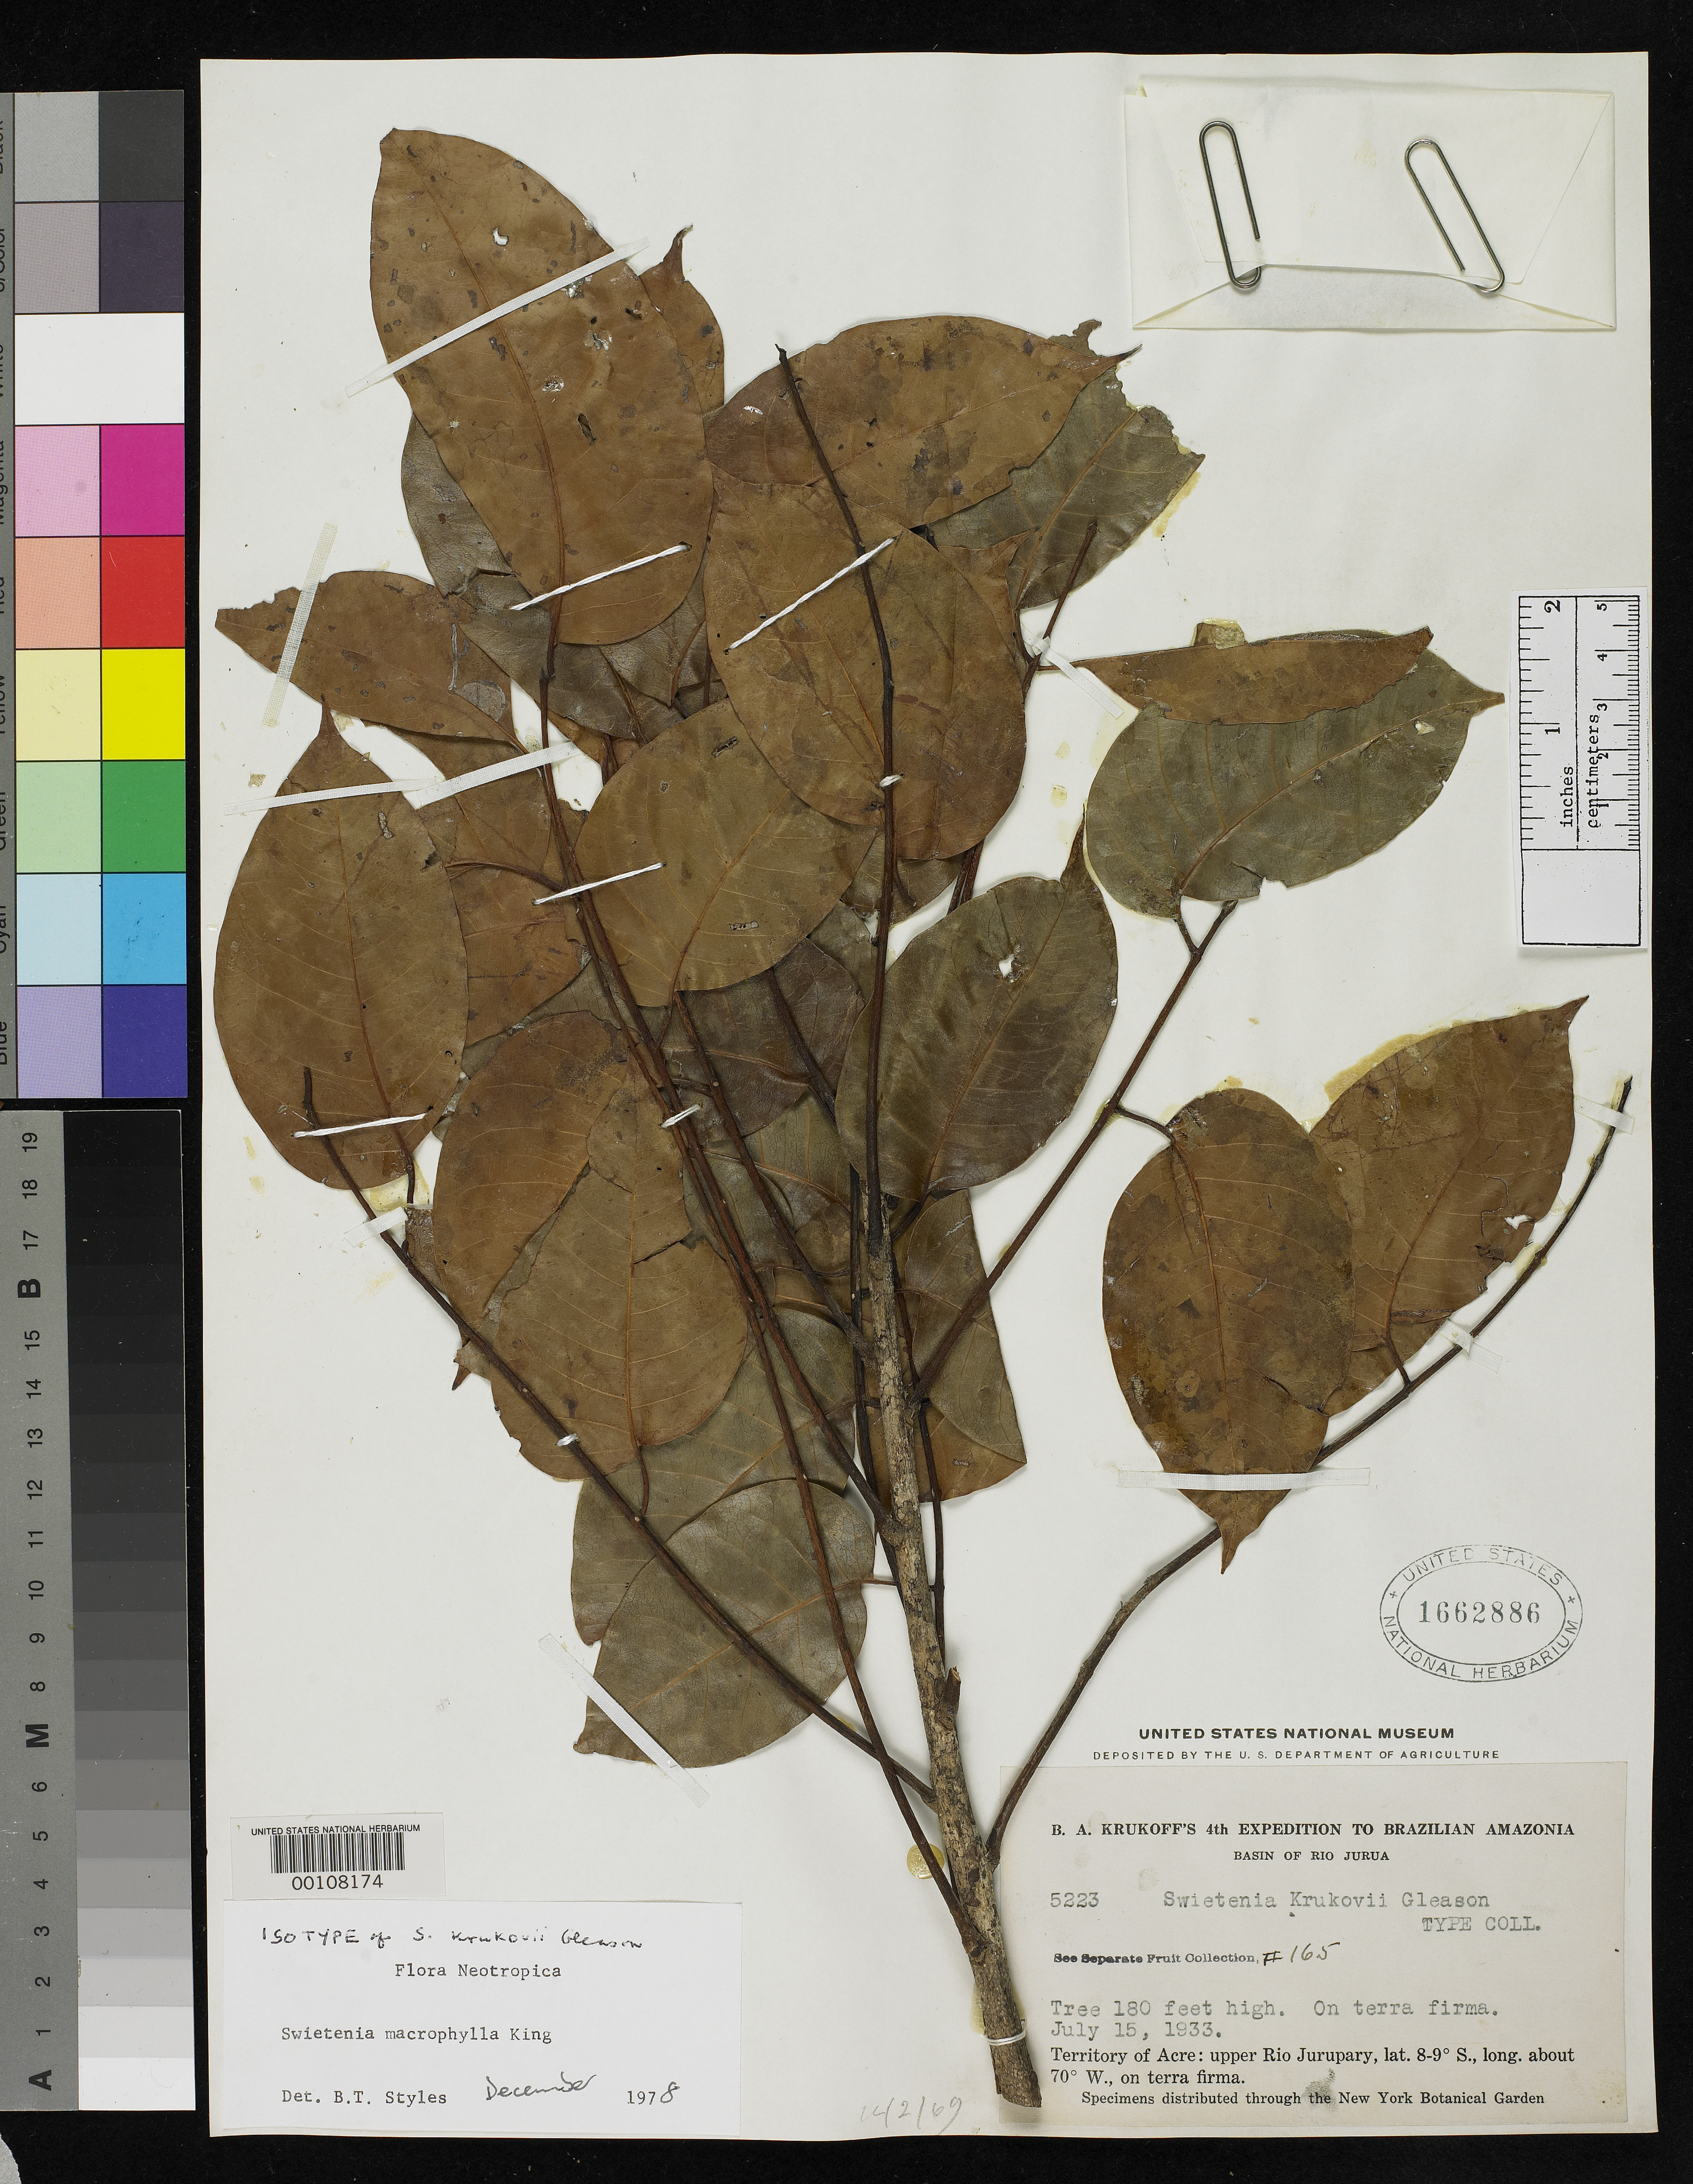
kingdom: Plantae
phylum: Tracheophyta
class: Magnoliopsida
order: Sapindales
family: Meliaceae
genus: Swietenia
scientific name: Swietenia krukovii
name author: Gleason & Panshia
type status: Isotype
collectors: B. A. Krukoff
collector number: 5223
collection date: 1933-07-15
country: Brazil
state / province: Acre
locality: Upper Rio Jurupary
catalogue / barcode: US 1662886